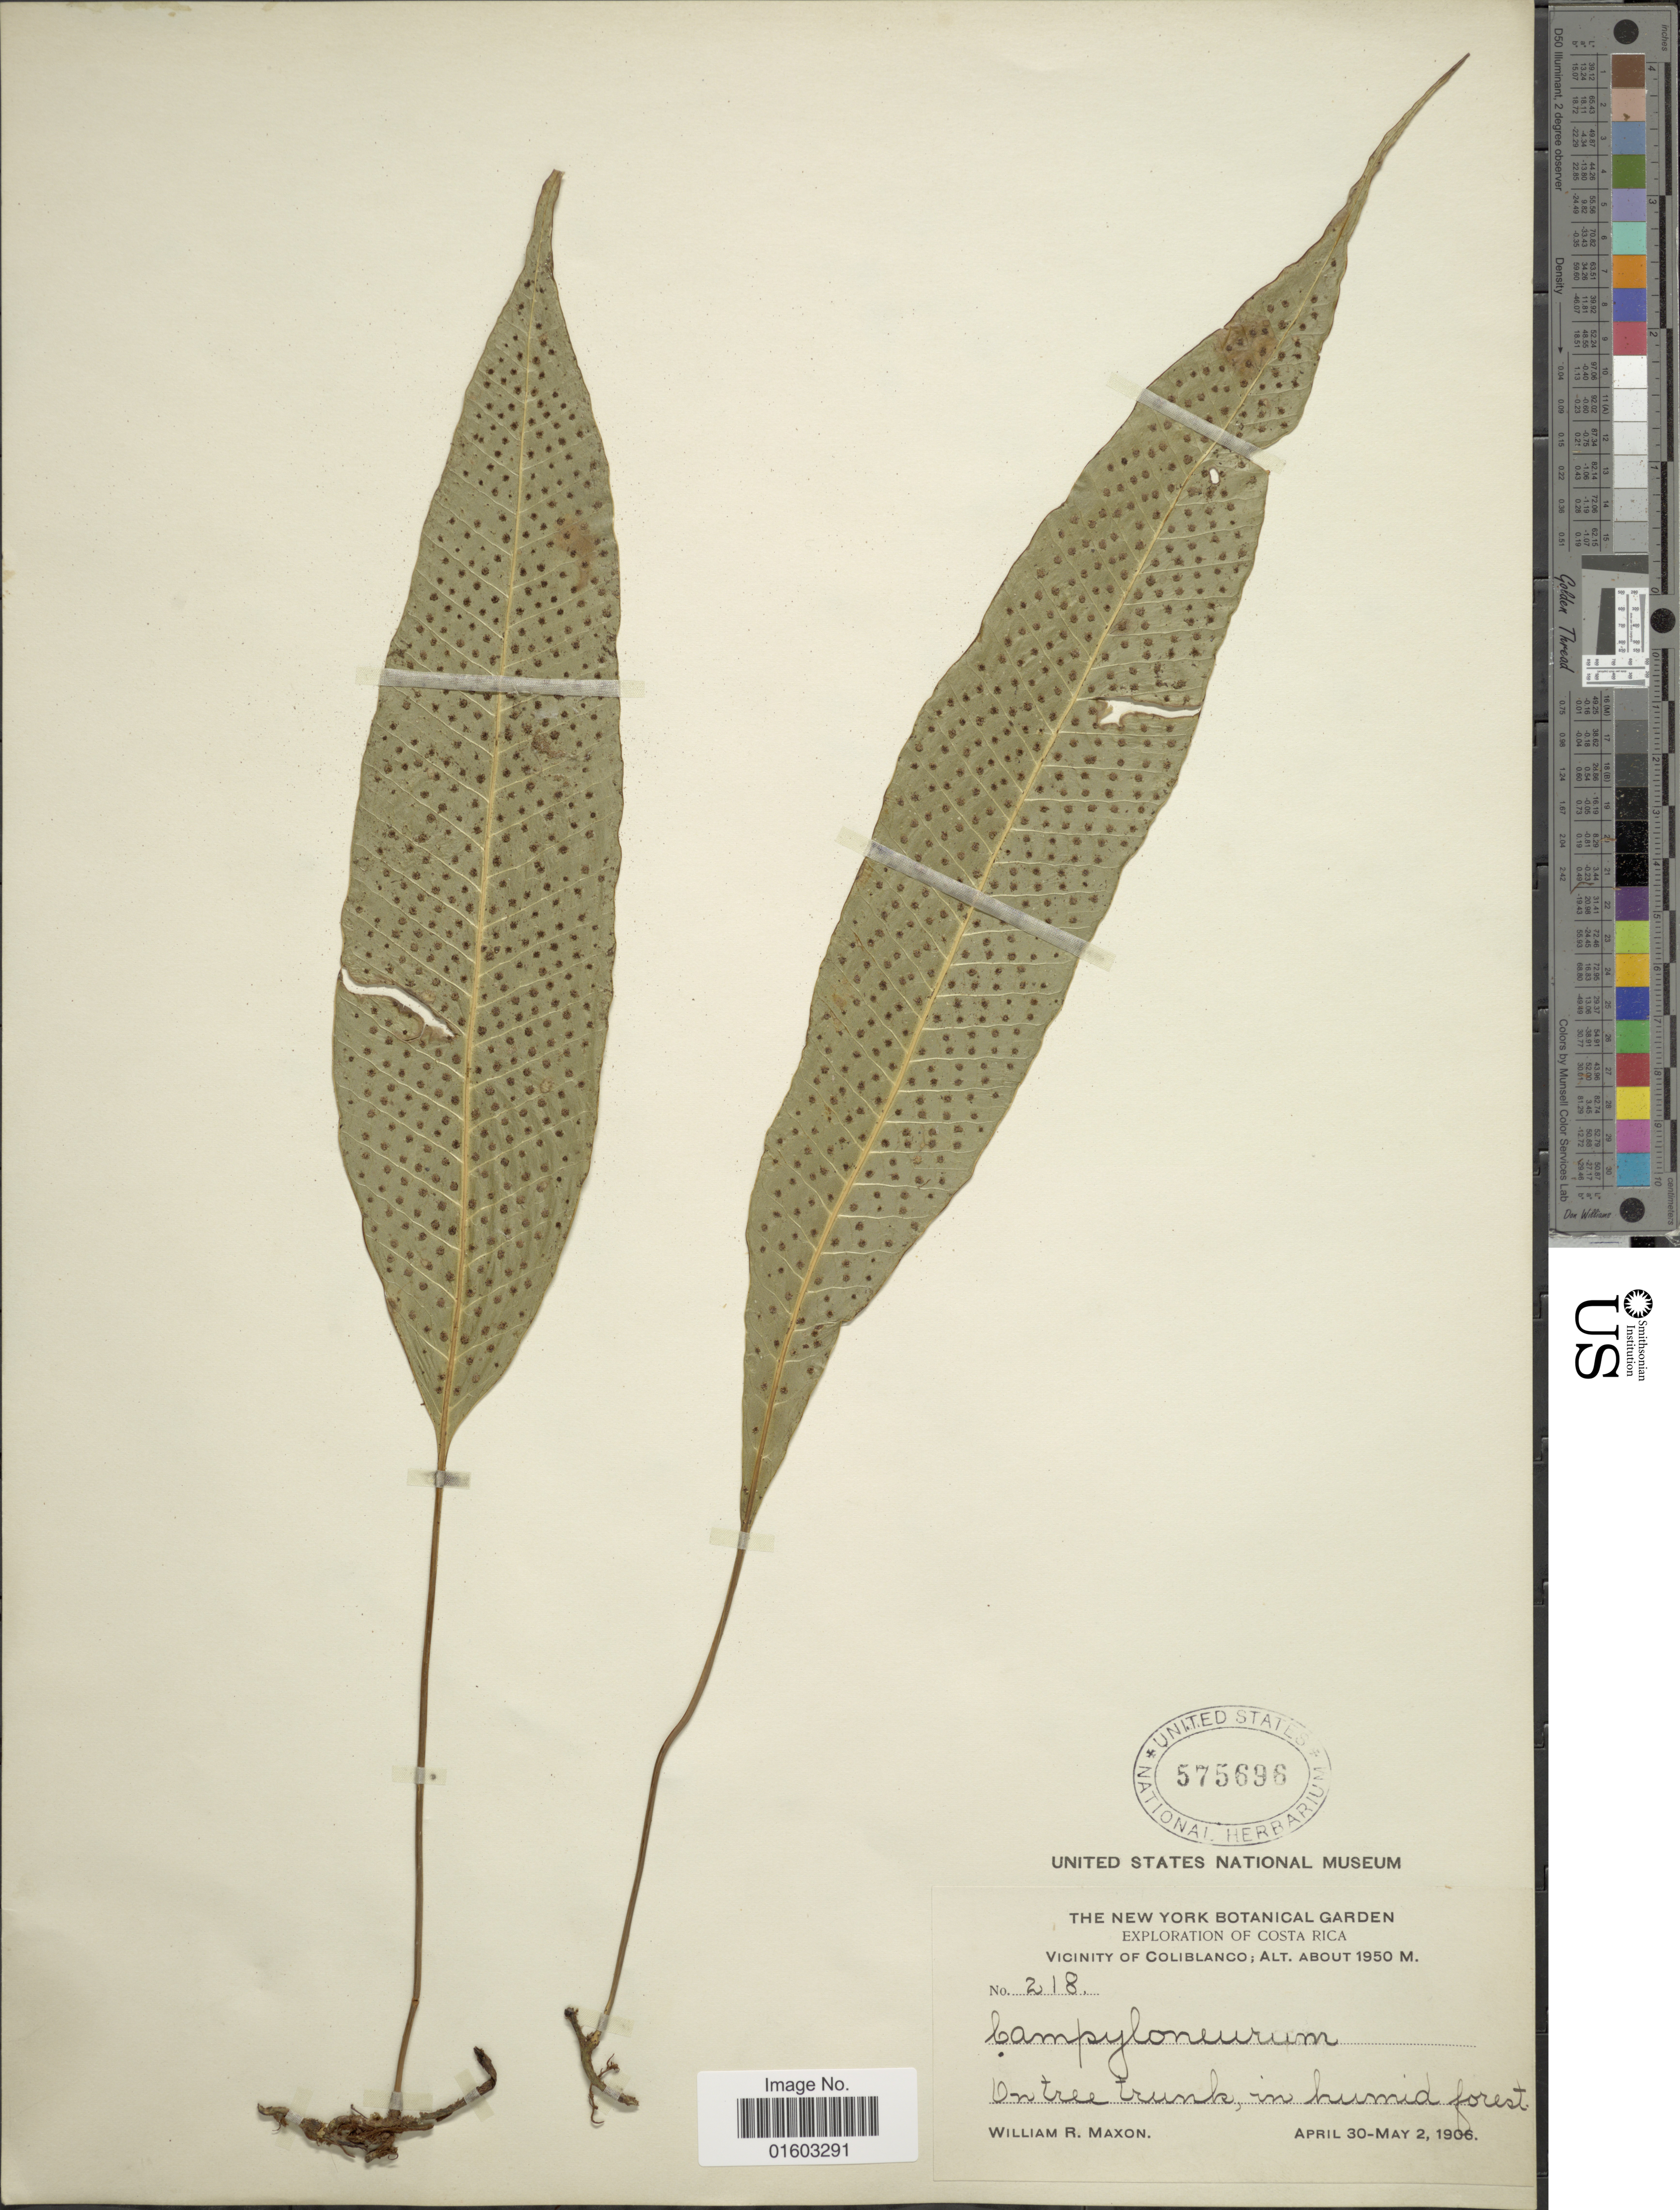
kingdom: Plantae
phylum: Tracheophyta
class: Polypodiopsida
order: Polypodiales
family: Polypodiaceae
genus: Campyloneurum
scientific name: Campyloneurum wercklei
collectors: W. R. Maxon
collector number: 218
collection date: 1906-04-30/1906-05-02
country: Costa Rica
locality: Vicinity of Coliblanco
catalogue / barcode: US 575696